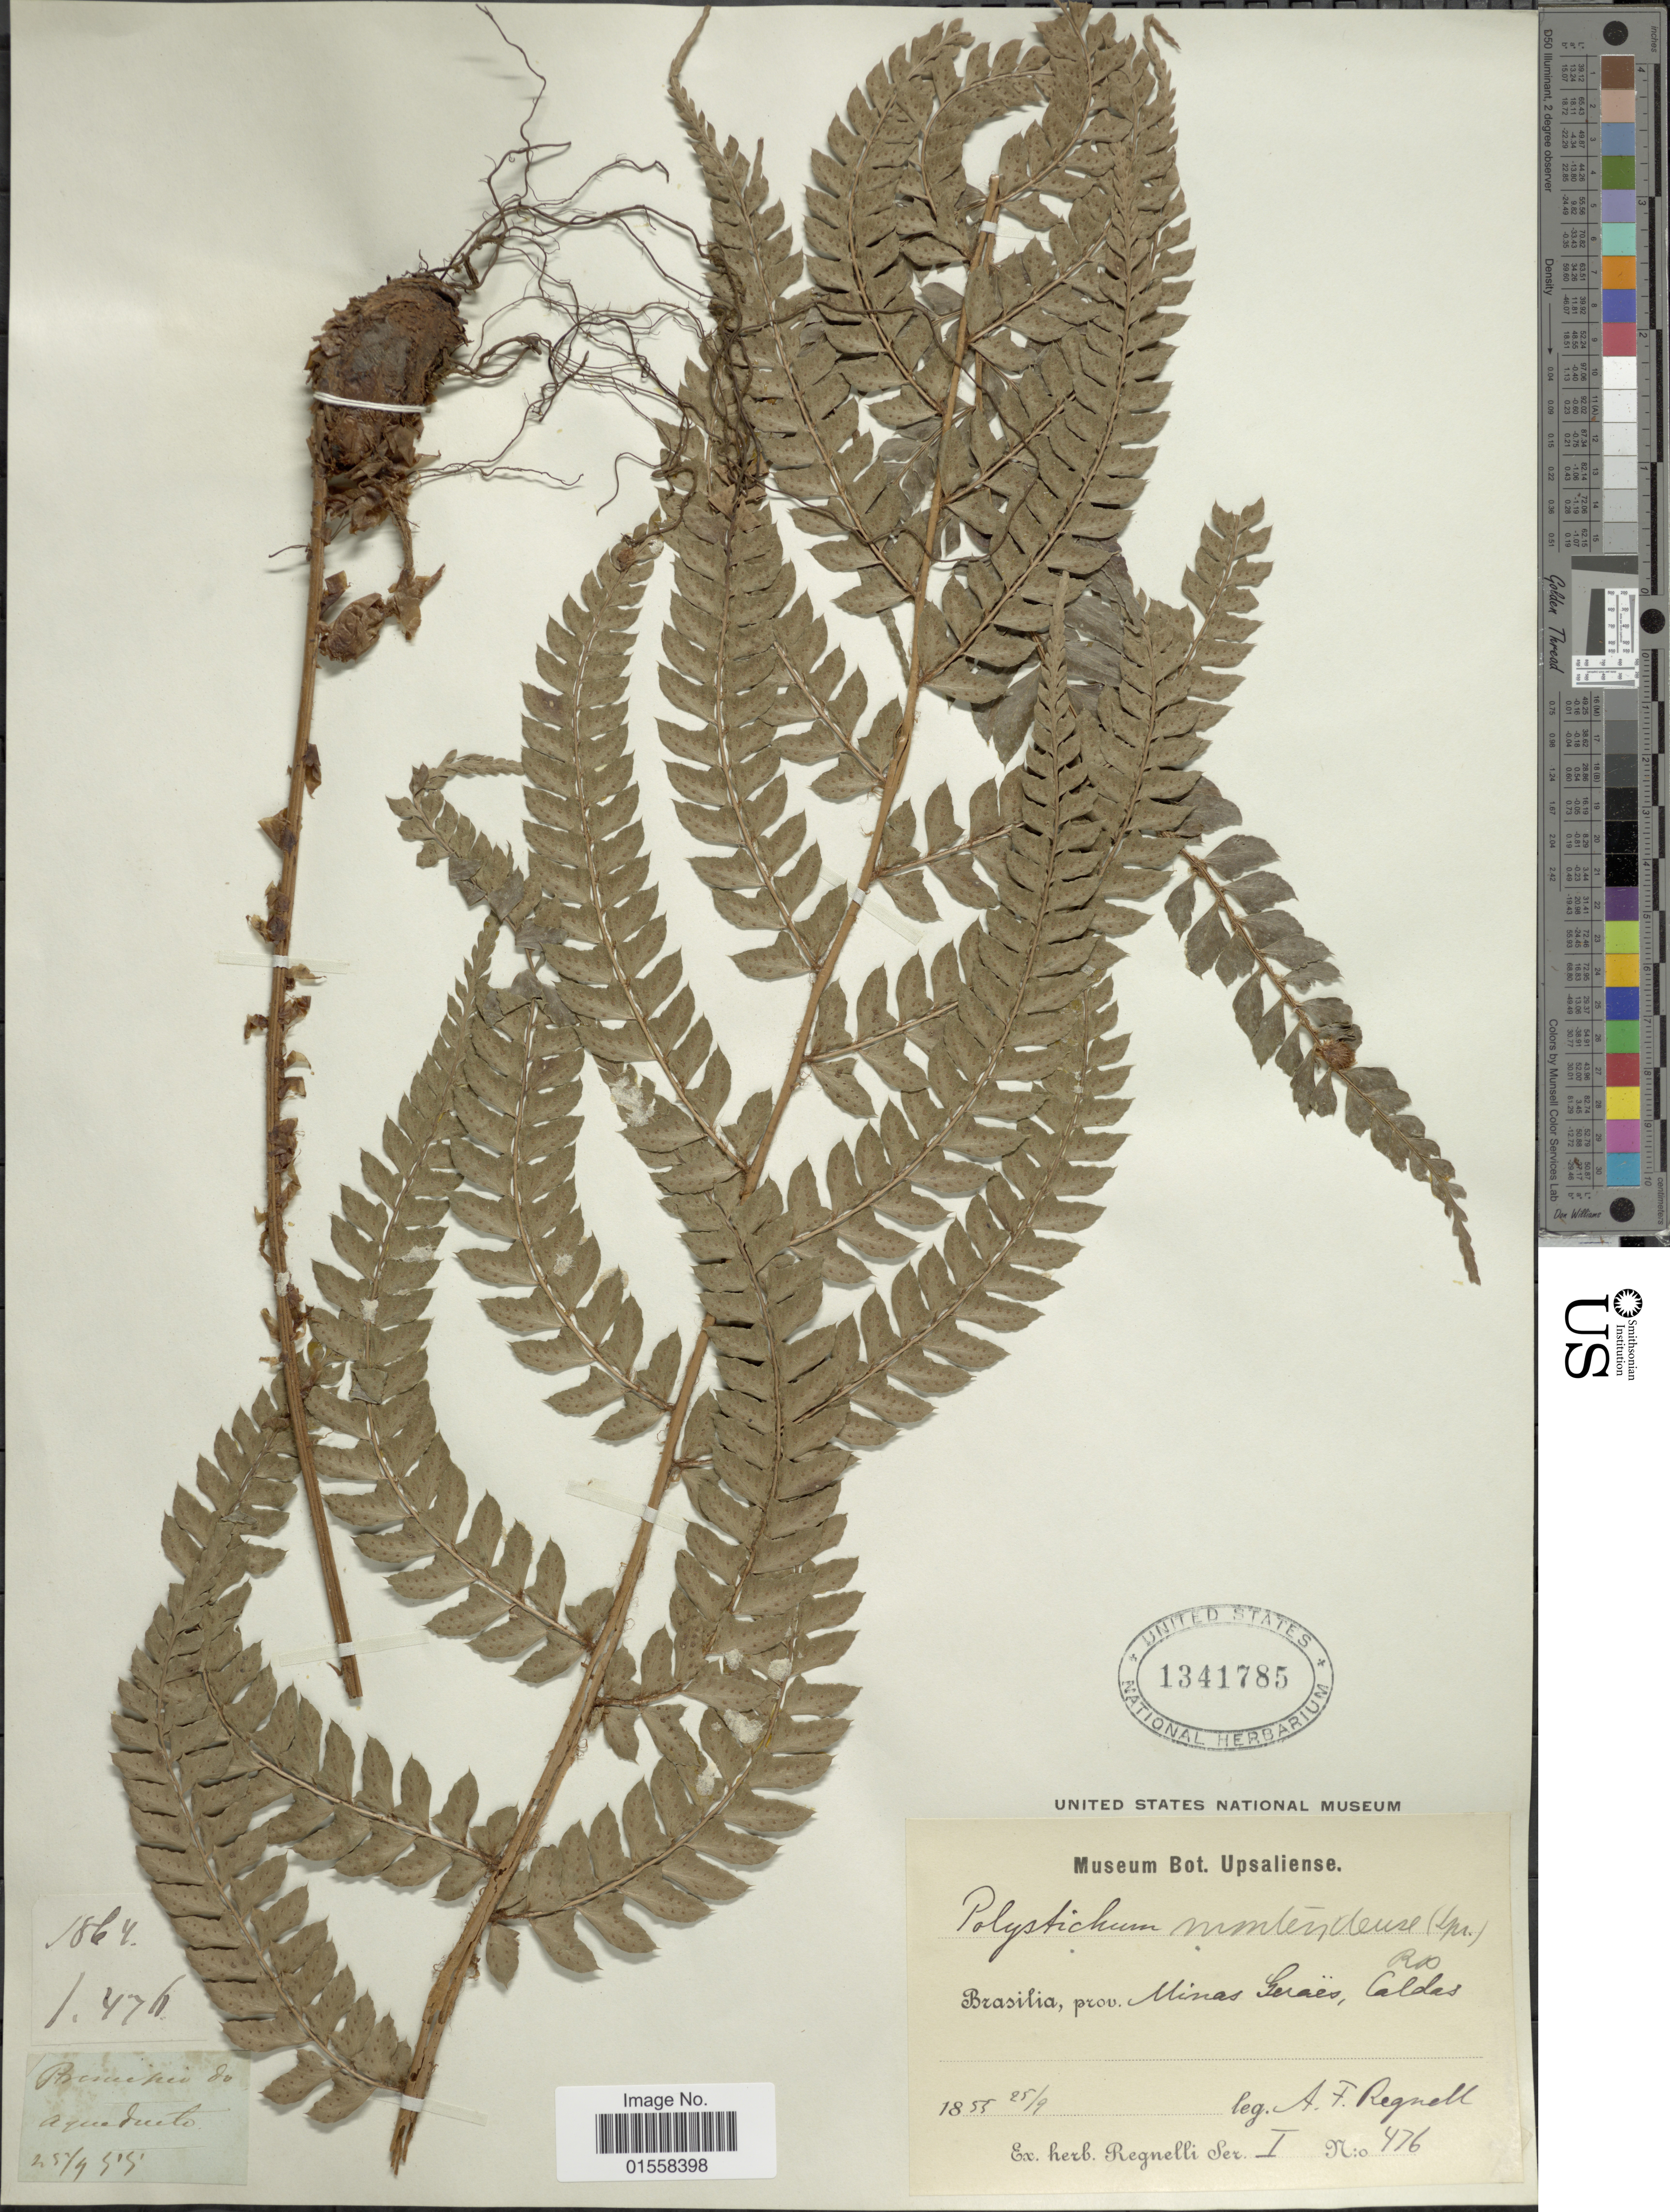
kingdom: Plantae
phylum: Tracheophyta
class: Polypodiopsida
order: Polypodiales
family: Dryopteridaceae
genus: Polystichum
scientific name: Polystichum montevidense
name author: (Spreng.) Rosenst.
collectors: A. Regnell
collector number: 476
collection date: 1855-09-25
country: Colombia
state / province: Caldas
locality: Brasilia, prov. Minas Gerais, Caldas.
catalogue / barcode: US 1341785